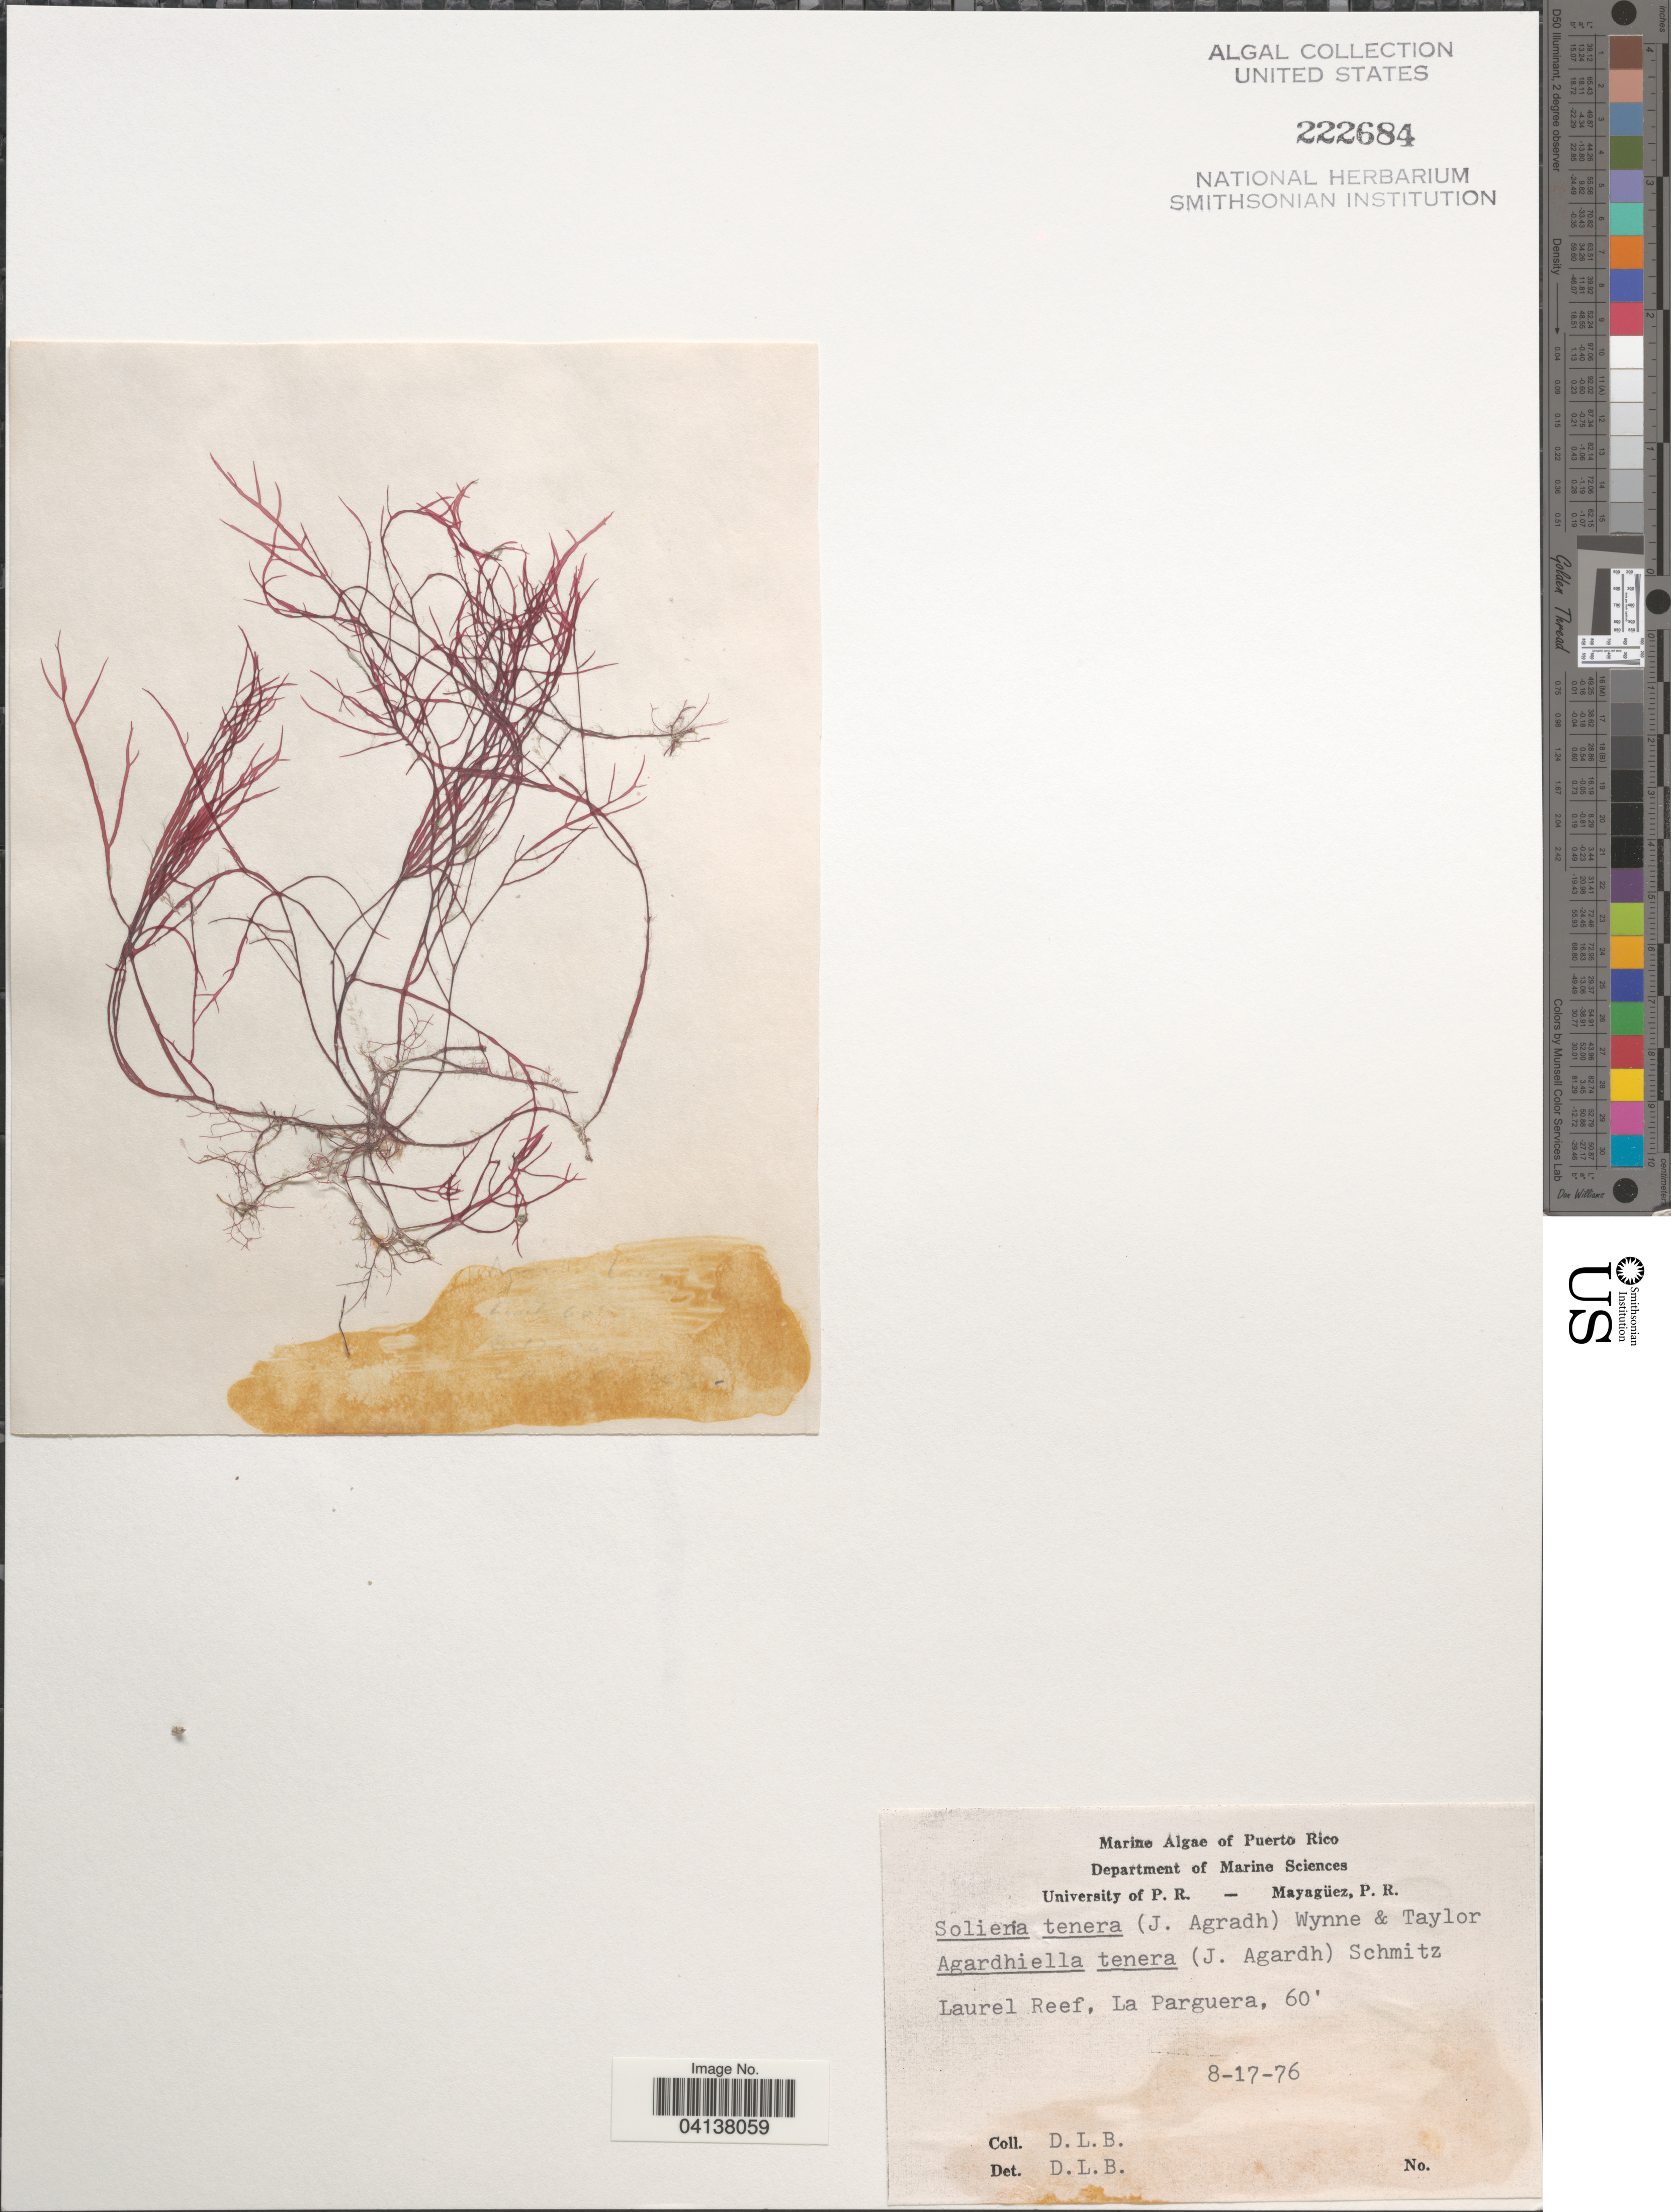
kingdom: Plantae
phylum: Rhodophyta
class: Florideophyceae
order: Gigartinales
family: Solieriaceae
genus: Solieria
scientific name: Solieria filiformis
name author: (Kütz.) P.W. Gabrielson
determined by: Algae name updating Project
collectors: D. L. B.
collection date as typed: Transcribed d/m/y: 17/8/76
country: Puerto Rico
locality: Laurel Reef, La Parguera.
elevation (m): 18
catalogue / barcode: US 222684